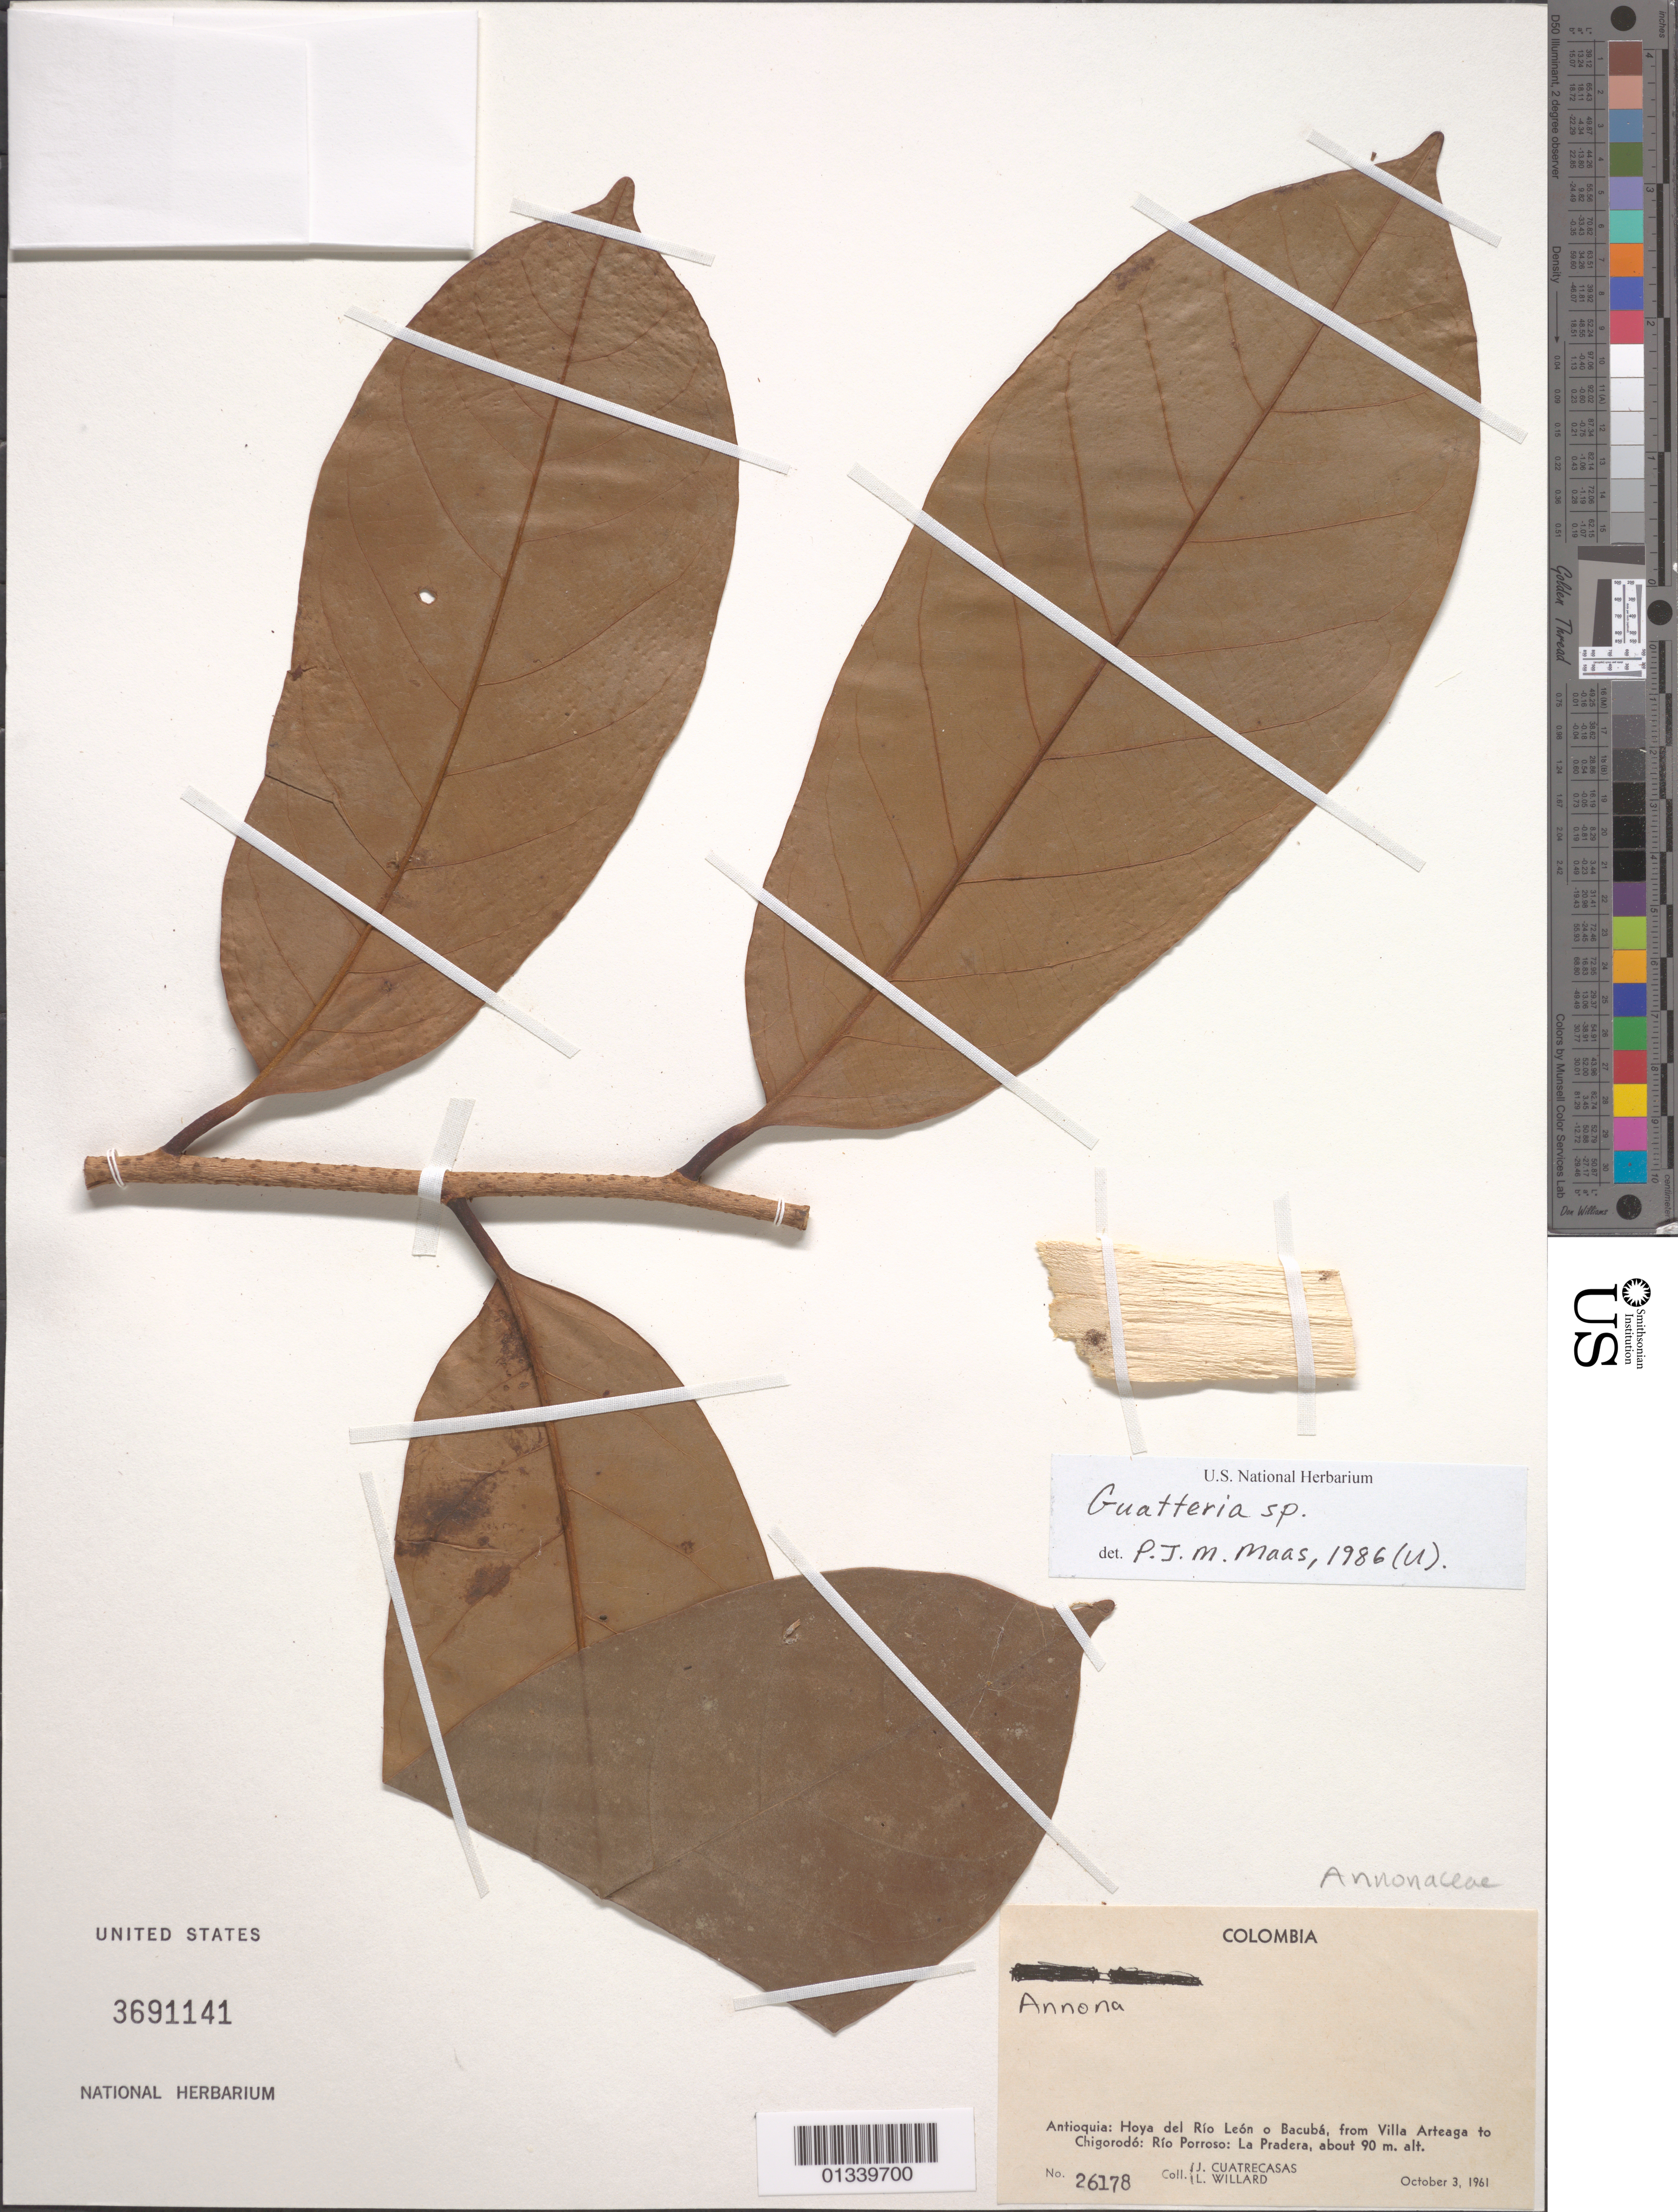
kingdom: Plantae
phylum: Tracheophyta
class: Magnoliopsida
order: Magnoliales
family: Annonaceae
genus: Guatteria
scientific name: Guatteria sp.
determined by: Maas, P. J. M.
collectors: J. Cuatrecasas & L. Willard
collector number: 26178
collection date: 1961-10-03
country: Colombia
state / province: Antioquia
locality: Hoya del Rio Leon o Bacuba, from Villa Arteaga to Chigorodo: Rio Porroso: La Pradera.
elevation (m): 90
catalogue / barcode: US 3691141